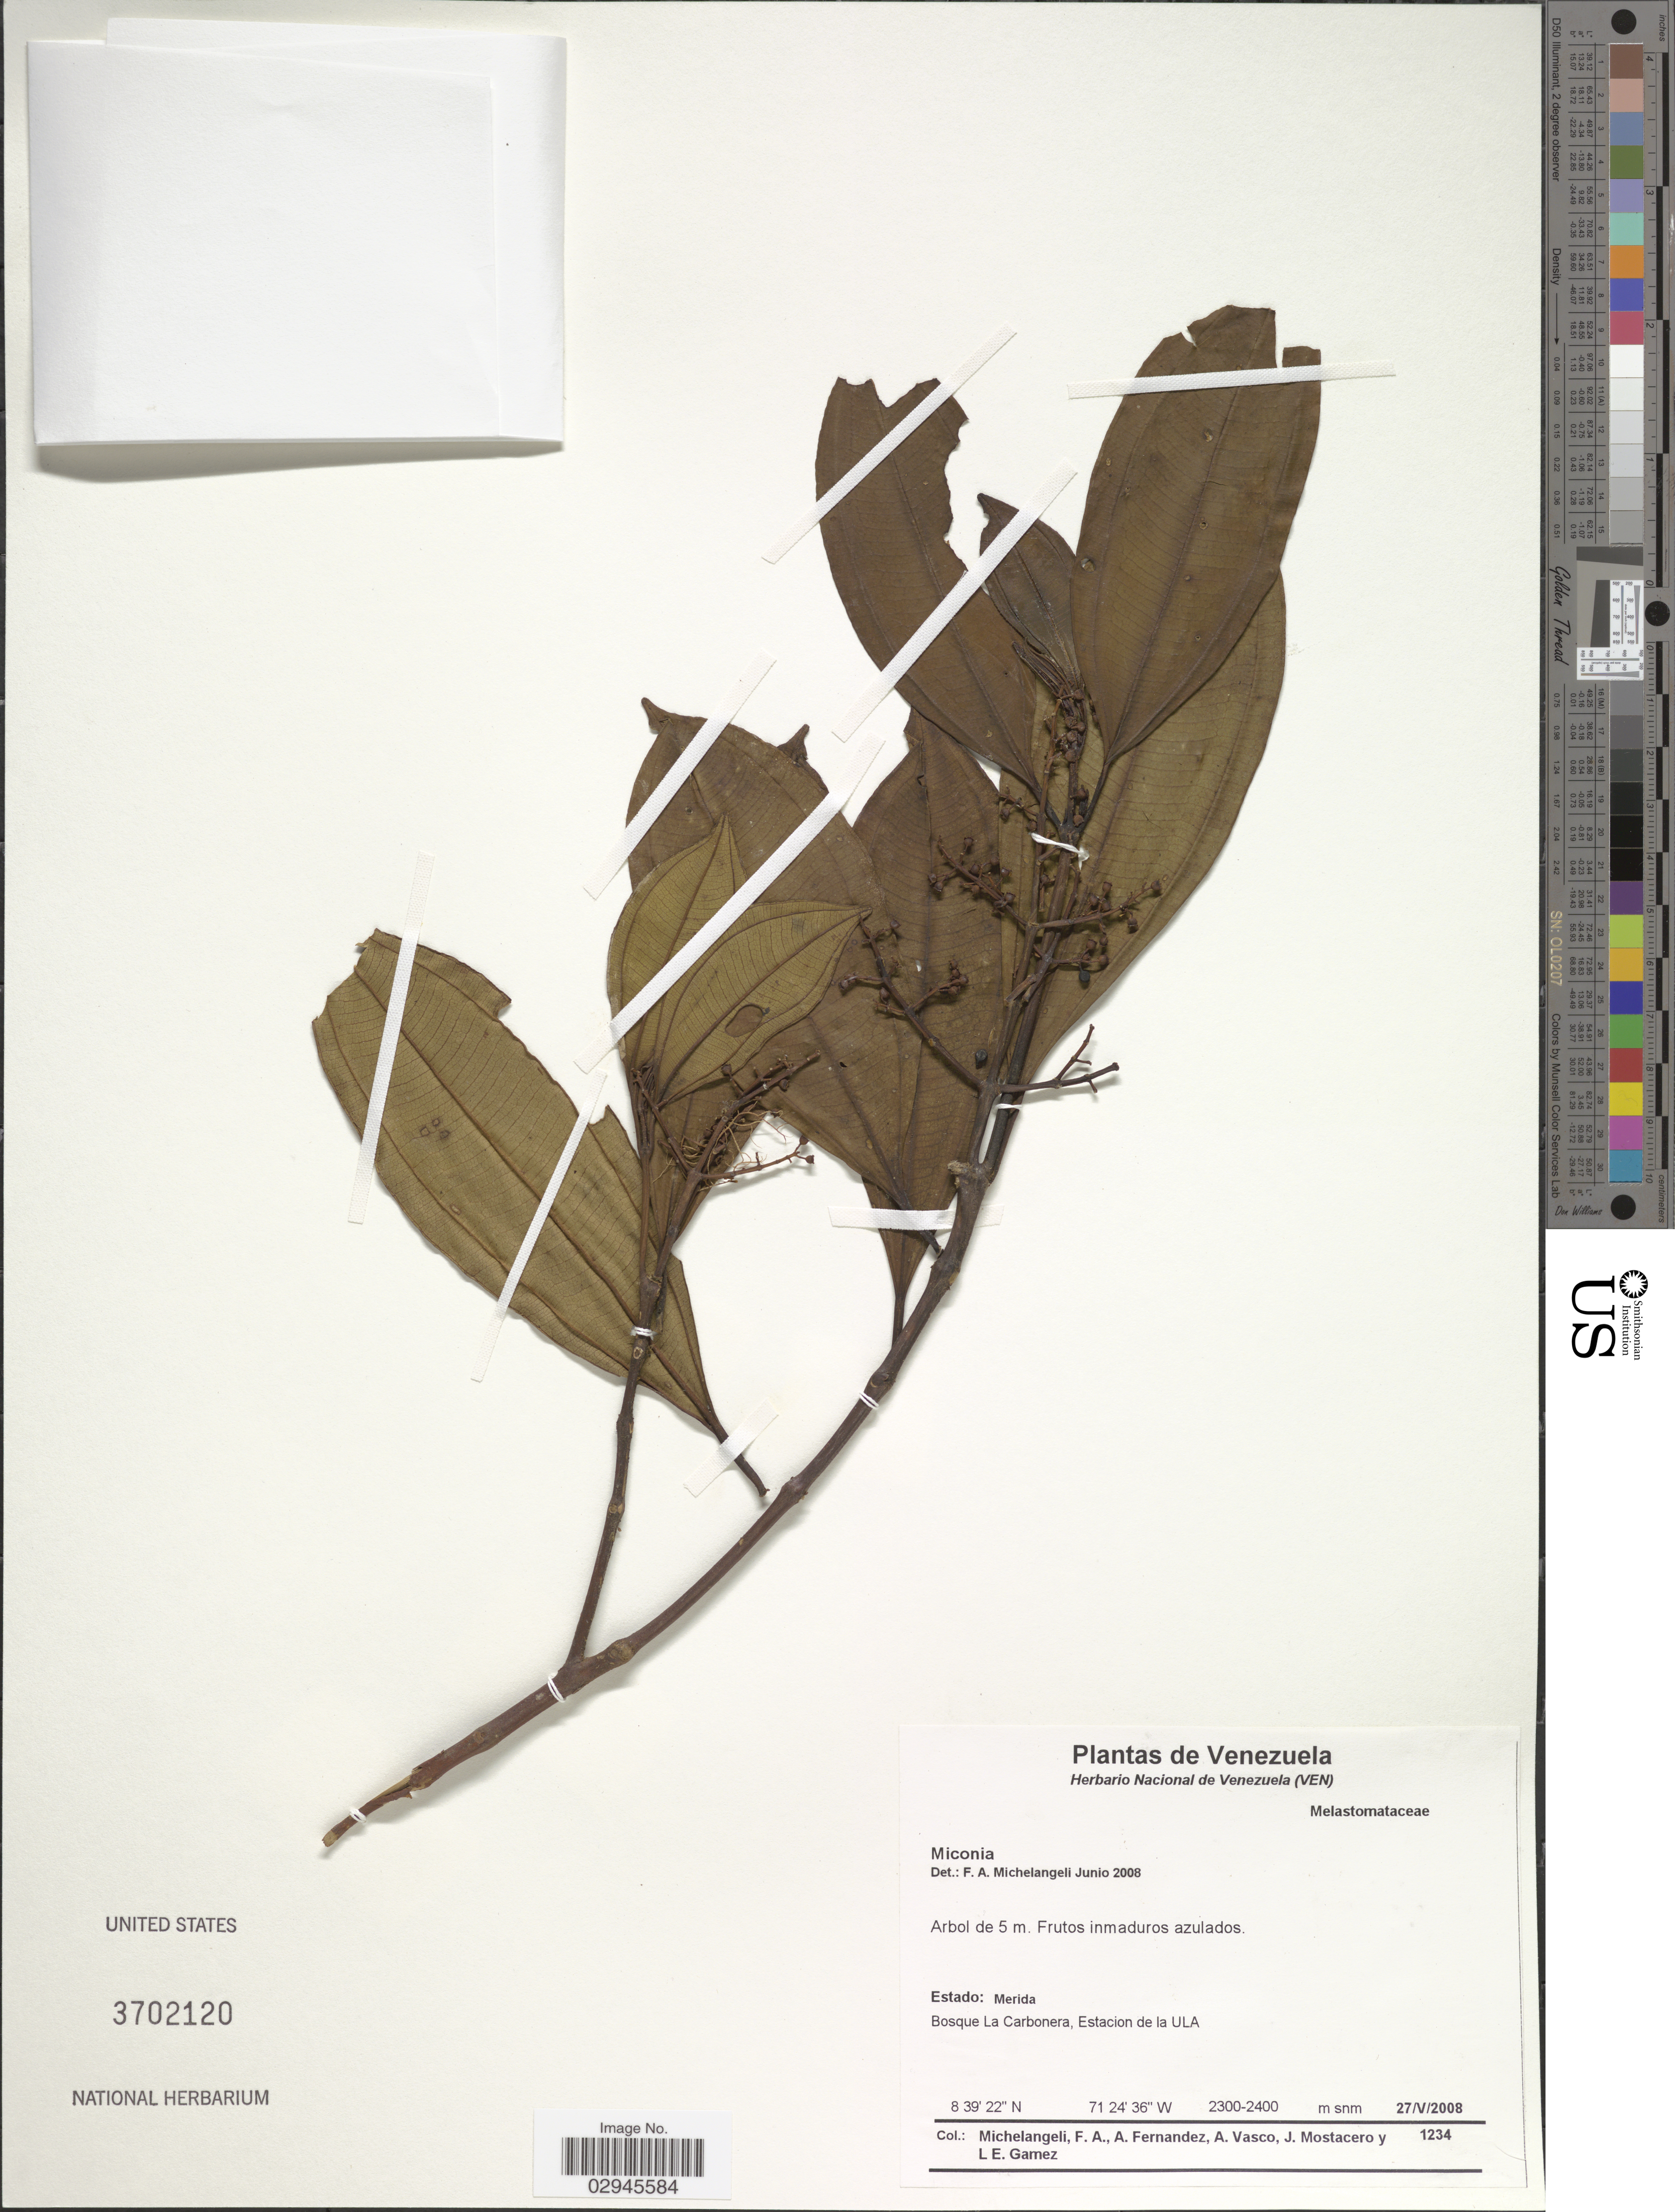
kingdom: Plantae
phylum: Tracheophyta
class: Magnoliopsida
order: Myrtales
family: Melastomataceae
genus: Miconia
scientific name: Miconia sp.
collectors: F. A. Michelangeli, A. Fernandez, A. Vasco, J. Mostacero & L. Gamez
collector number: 1234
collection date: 2008-05-27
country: Venezuela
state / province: Mérida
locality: Bosque La Carbonera, Estacion de la ULA.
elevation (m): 2300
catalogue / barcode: US 3702120